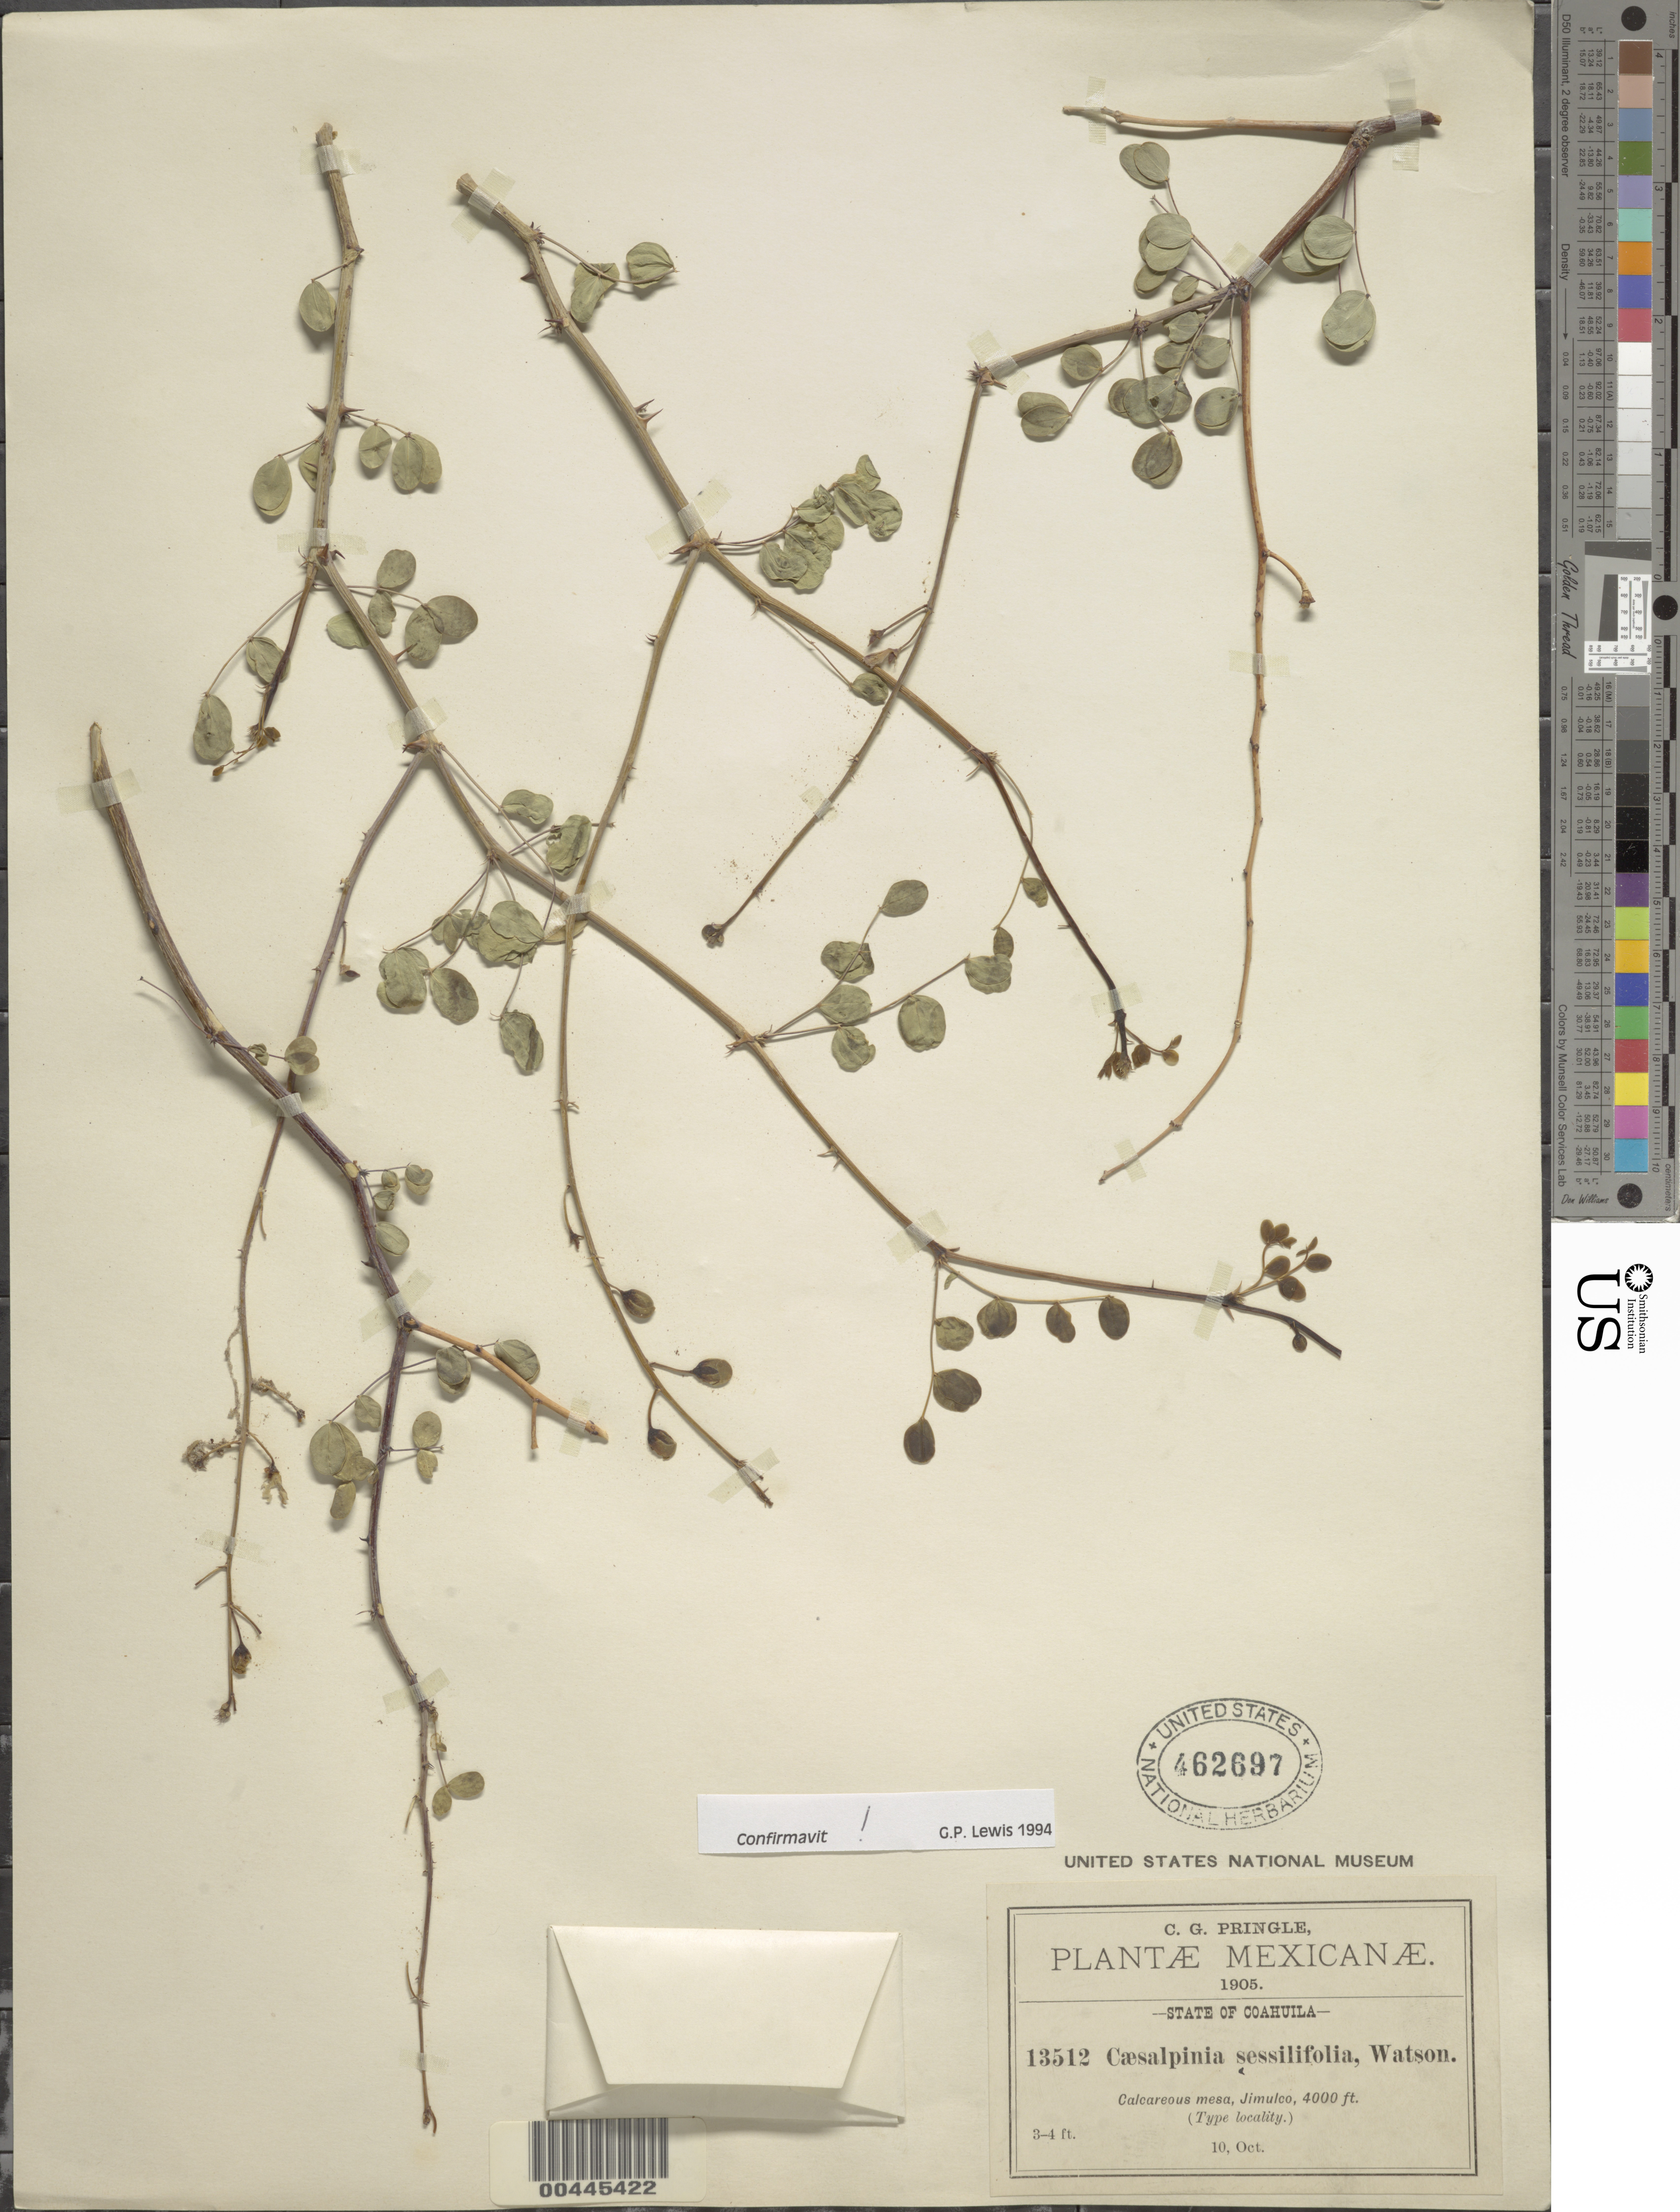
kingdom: Plantae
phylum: Tracheophyta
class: Magnoliopsida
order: Fabales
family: Fabaceae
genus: Denisophytum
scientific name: Denisophytum sessilifolium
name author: (S. Watson) Gagnon & G.P. Lewis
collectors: C. G. Pringle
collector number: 13512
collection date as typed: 10 Oct 1905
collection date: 1905-10-10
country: Mexico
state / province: Coahuila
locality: Jimulco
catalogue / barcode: US 462697